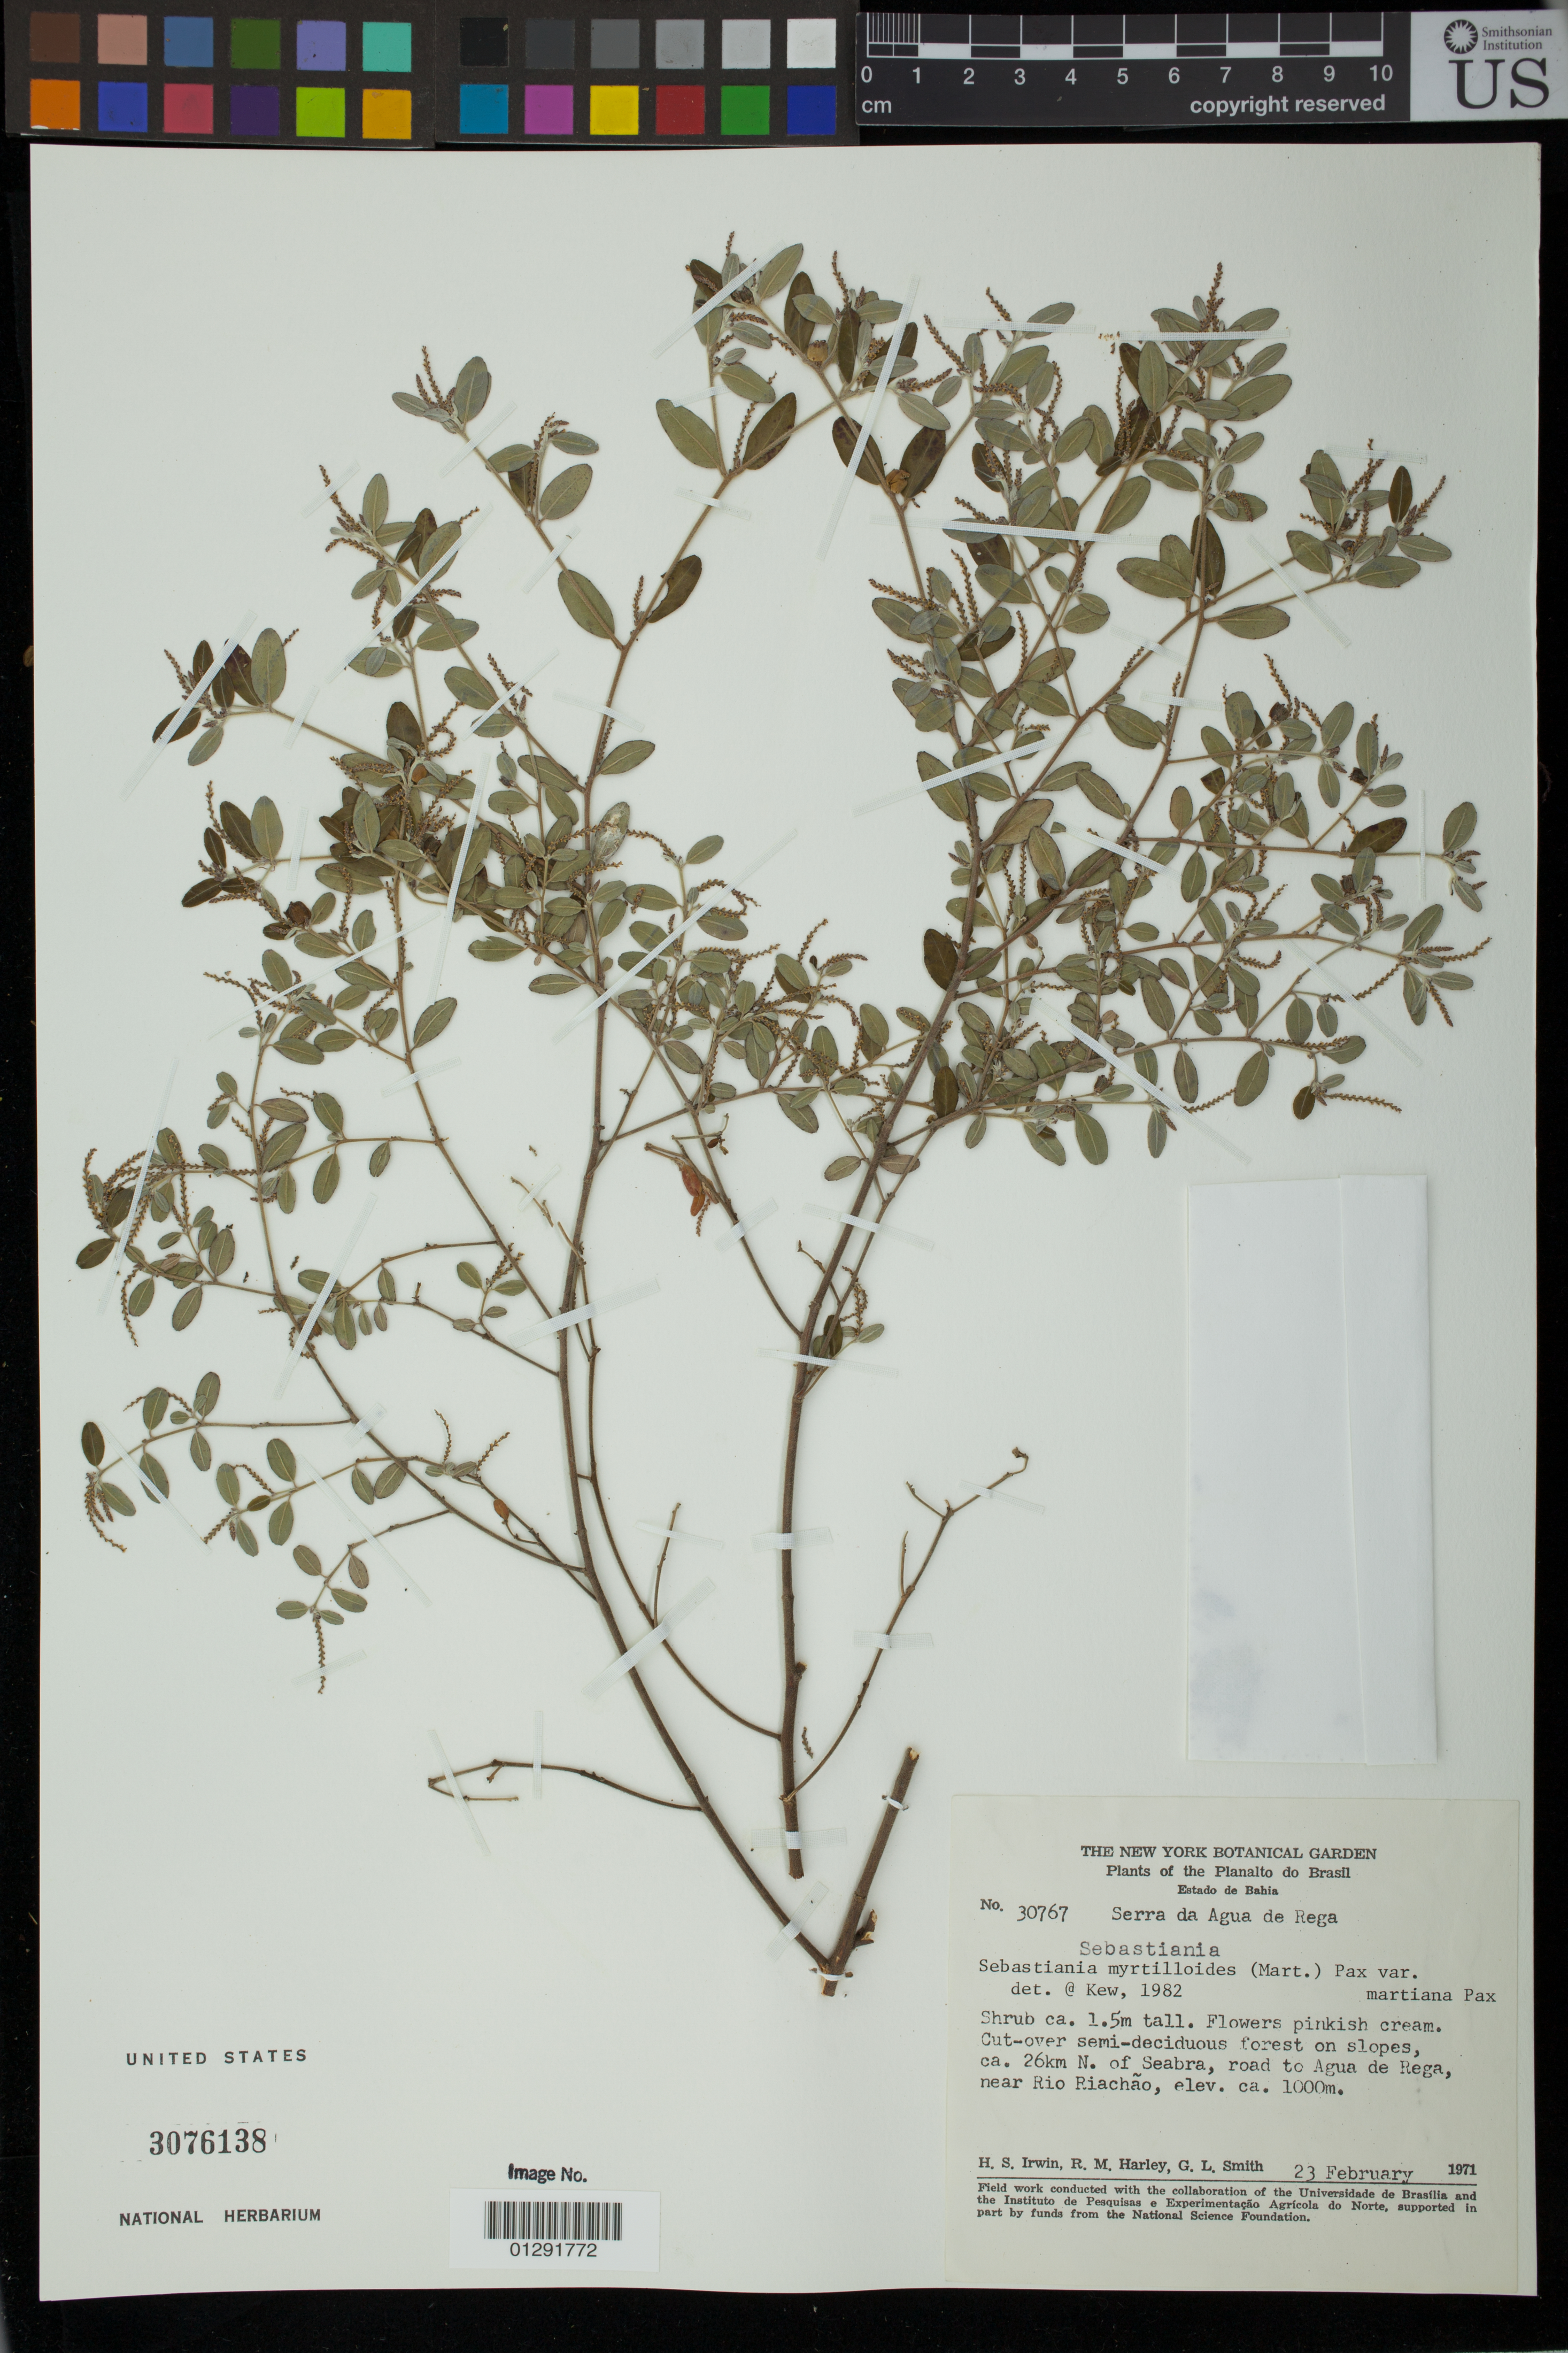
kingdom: Plantae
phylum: Tracheophyta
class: Magnoliopsida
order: Malpighiales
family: Euphorbiaceae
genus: Sebastiania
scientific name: Sebastiania myrtilloides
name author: (Mart.) Pax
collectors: H. Irwin, R. M. Harley & G. L. Smith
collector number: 30767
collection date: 1971-02-23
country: Brazil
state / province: Bahia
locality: Ca. 26 km N. of Seabra, road to Agua de Rega, near Rio Riachao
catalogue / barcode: US 3076138